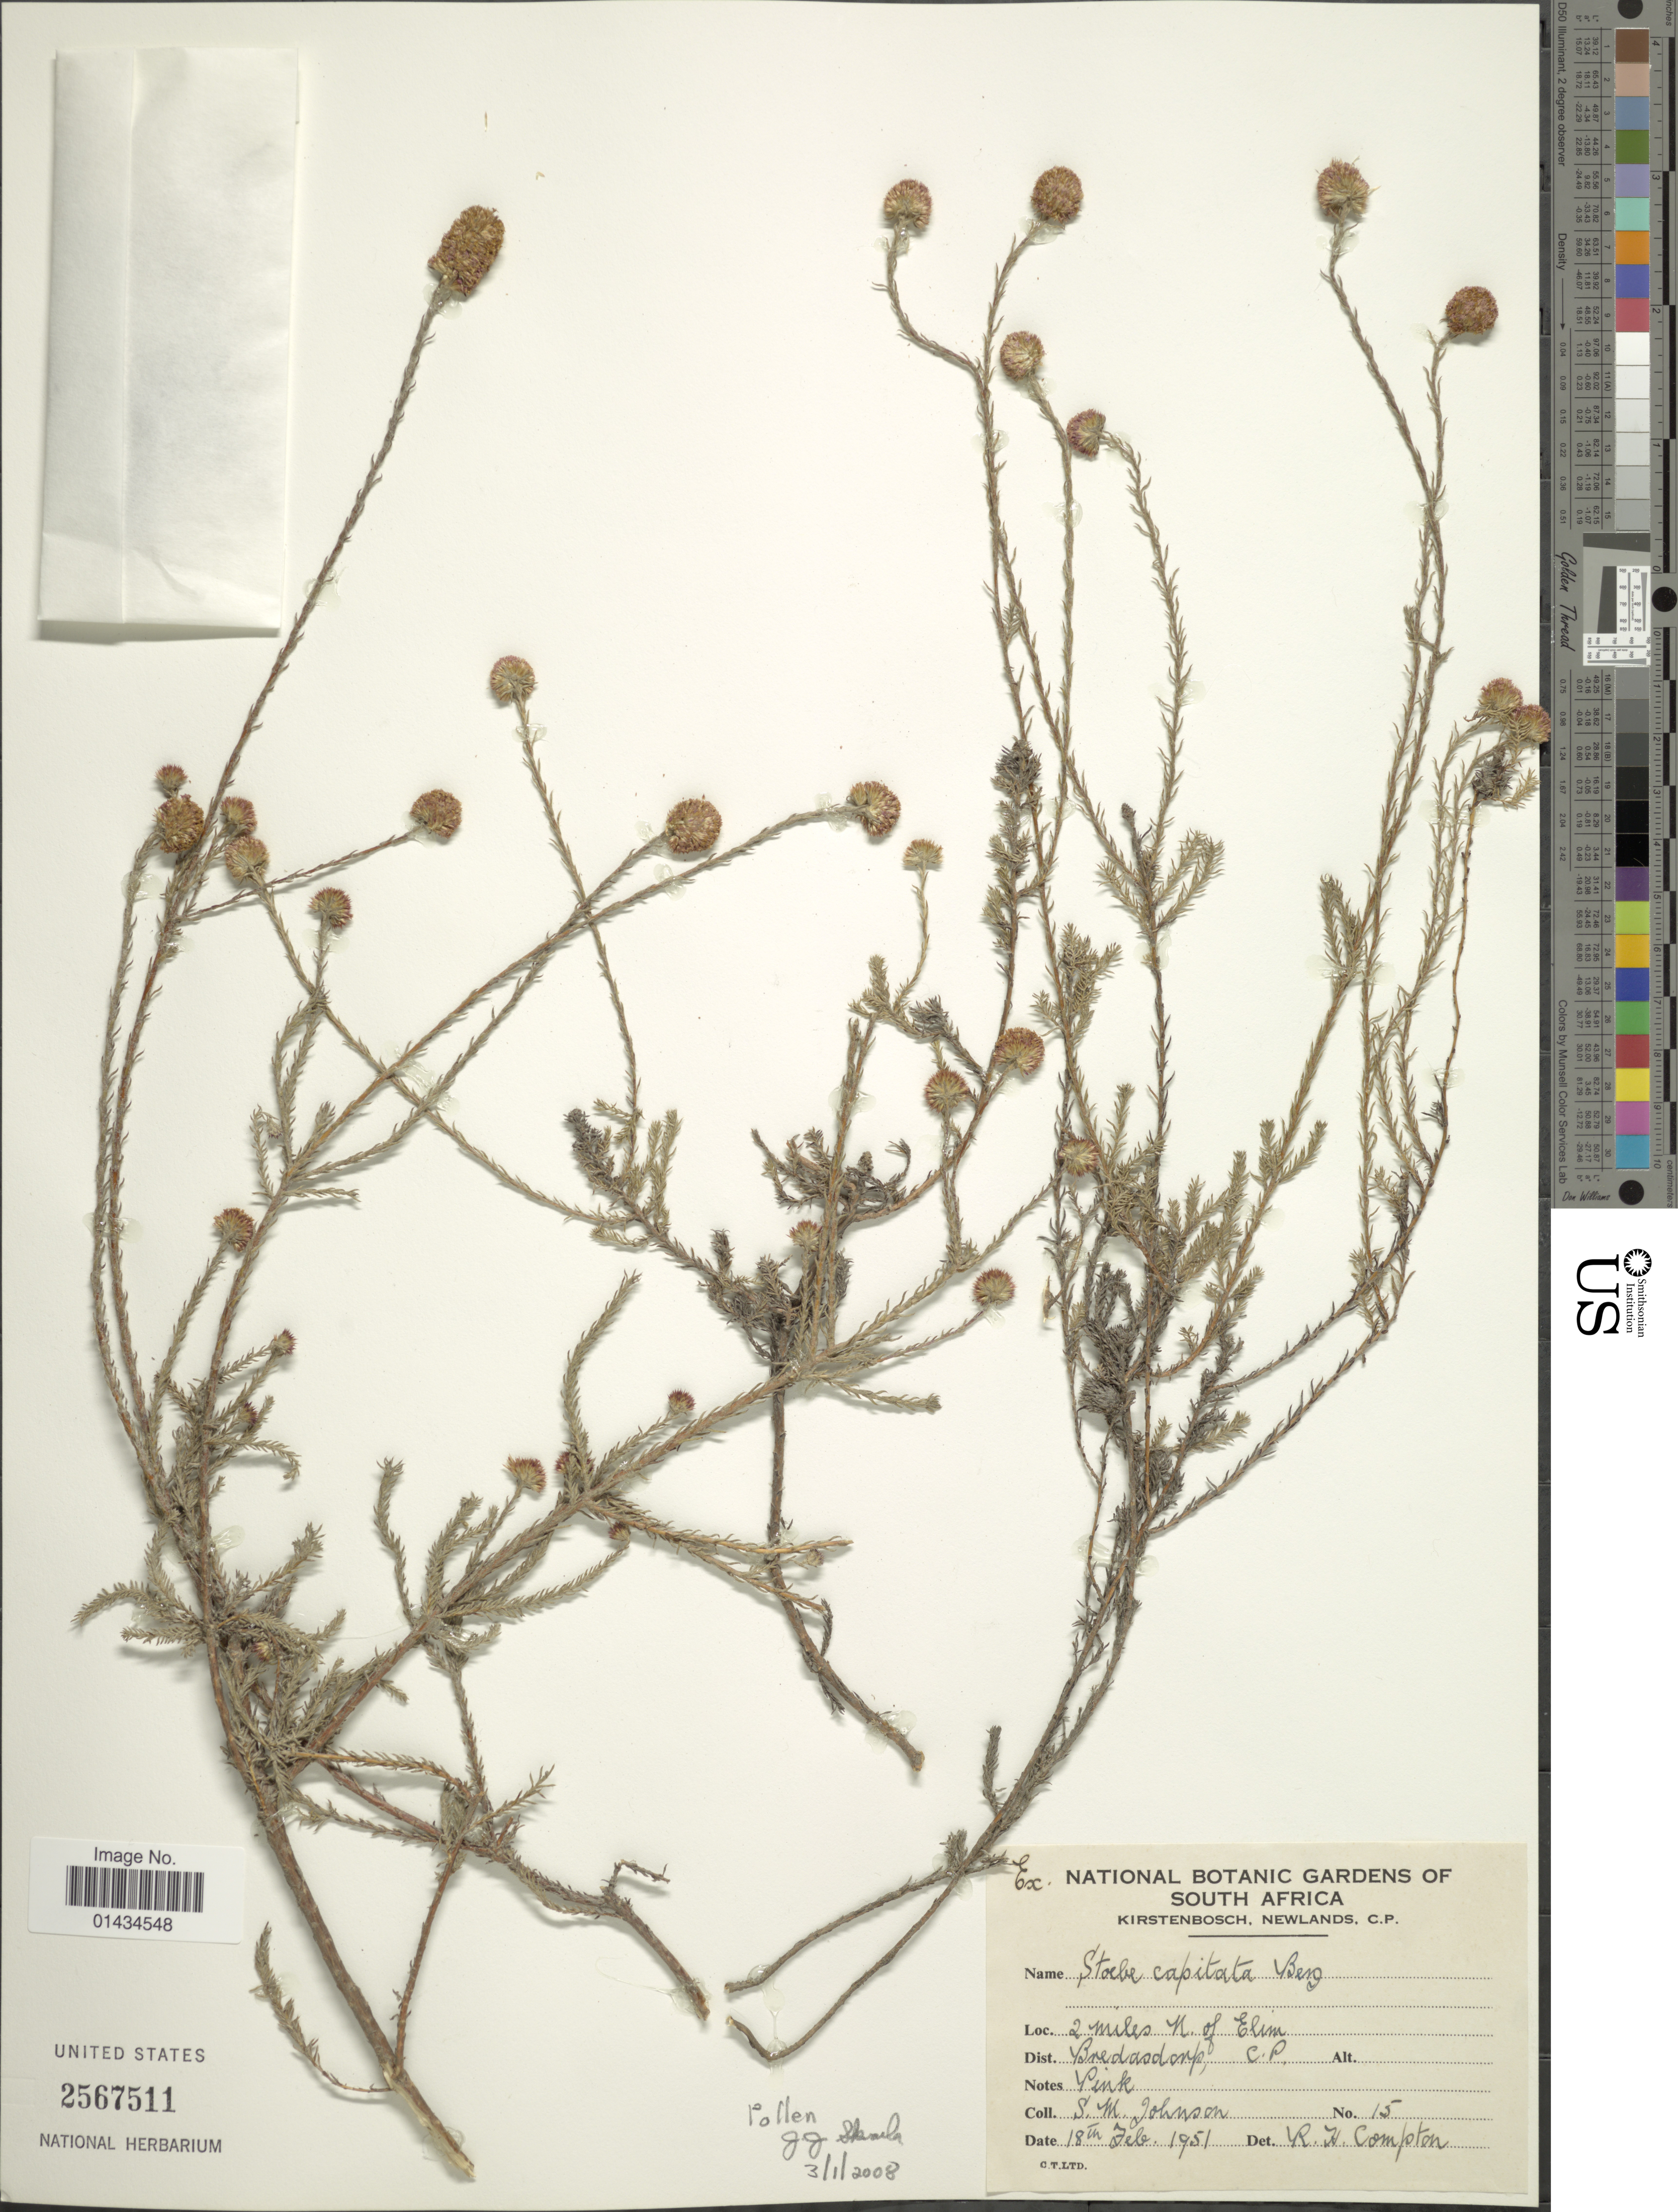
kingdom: Plantae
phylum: Tracheophyta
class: Magnoliopsida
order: Asterales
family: Asteraceae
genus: Stoebe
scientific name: Stoebe capitata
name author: P.J. Bergius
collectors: S. W. Johnson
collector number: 15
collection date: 1951-02-18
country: South Africa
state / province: Western Cape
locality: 2 miles N of Elim, Dist. Bredasdorp.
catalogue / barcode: US 2567511